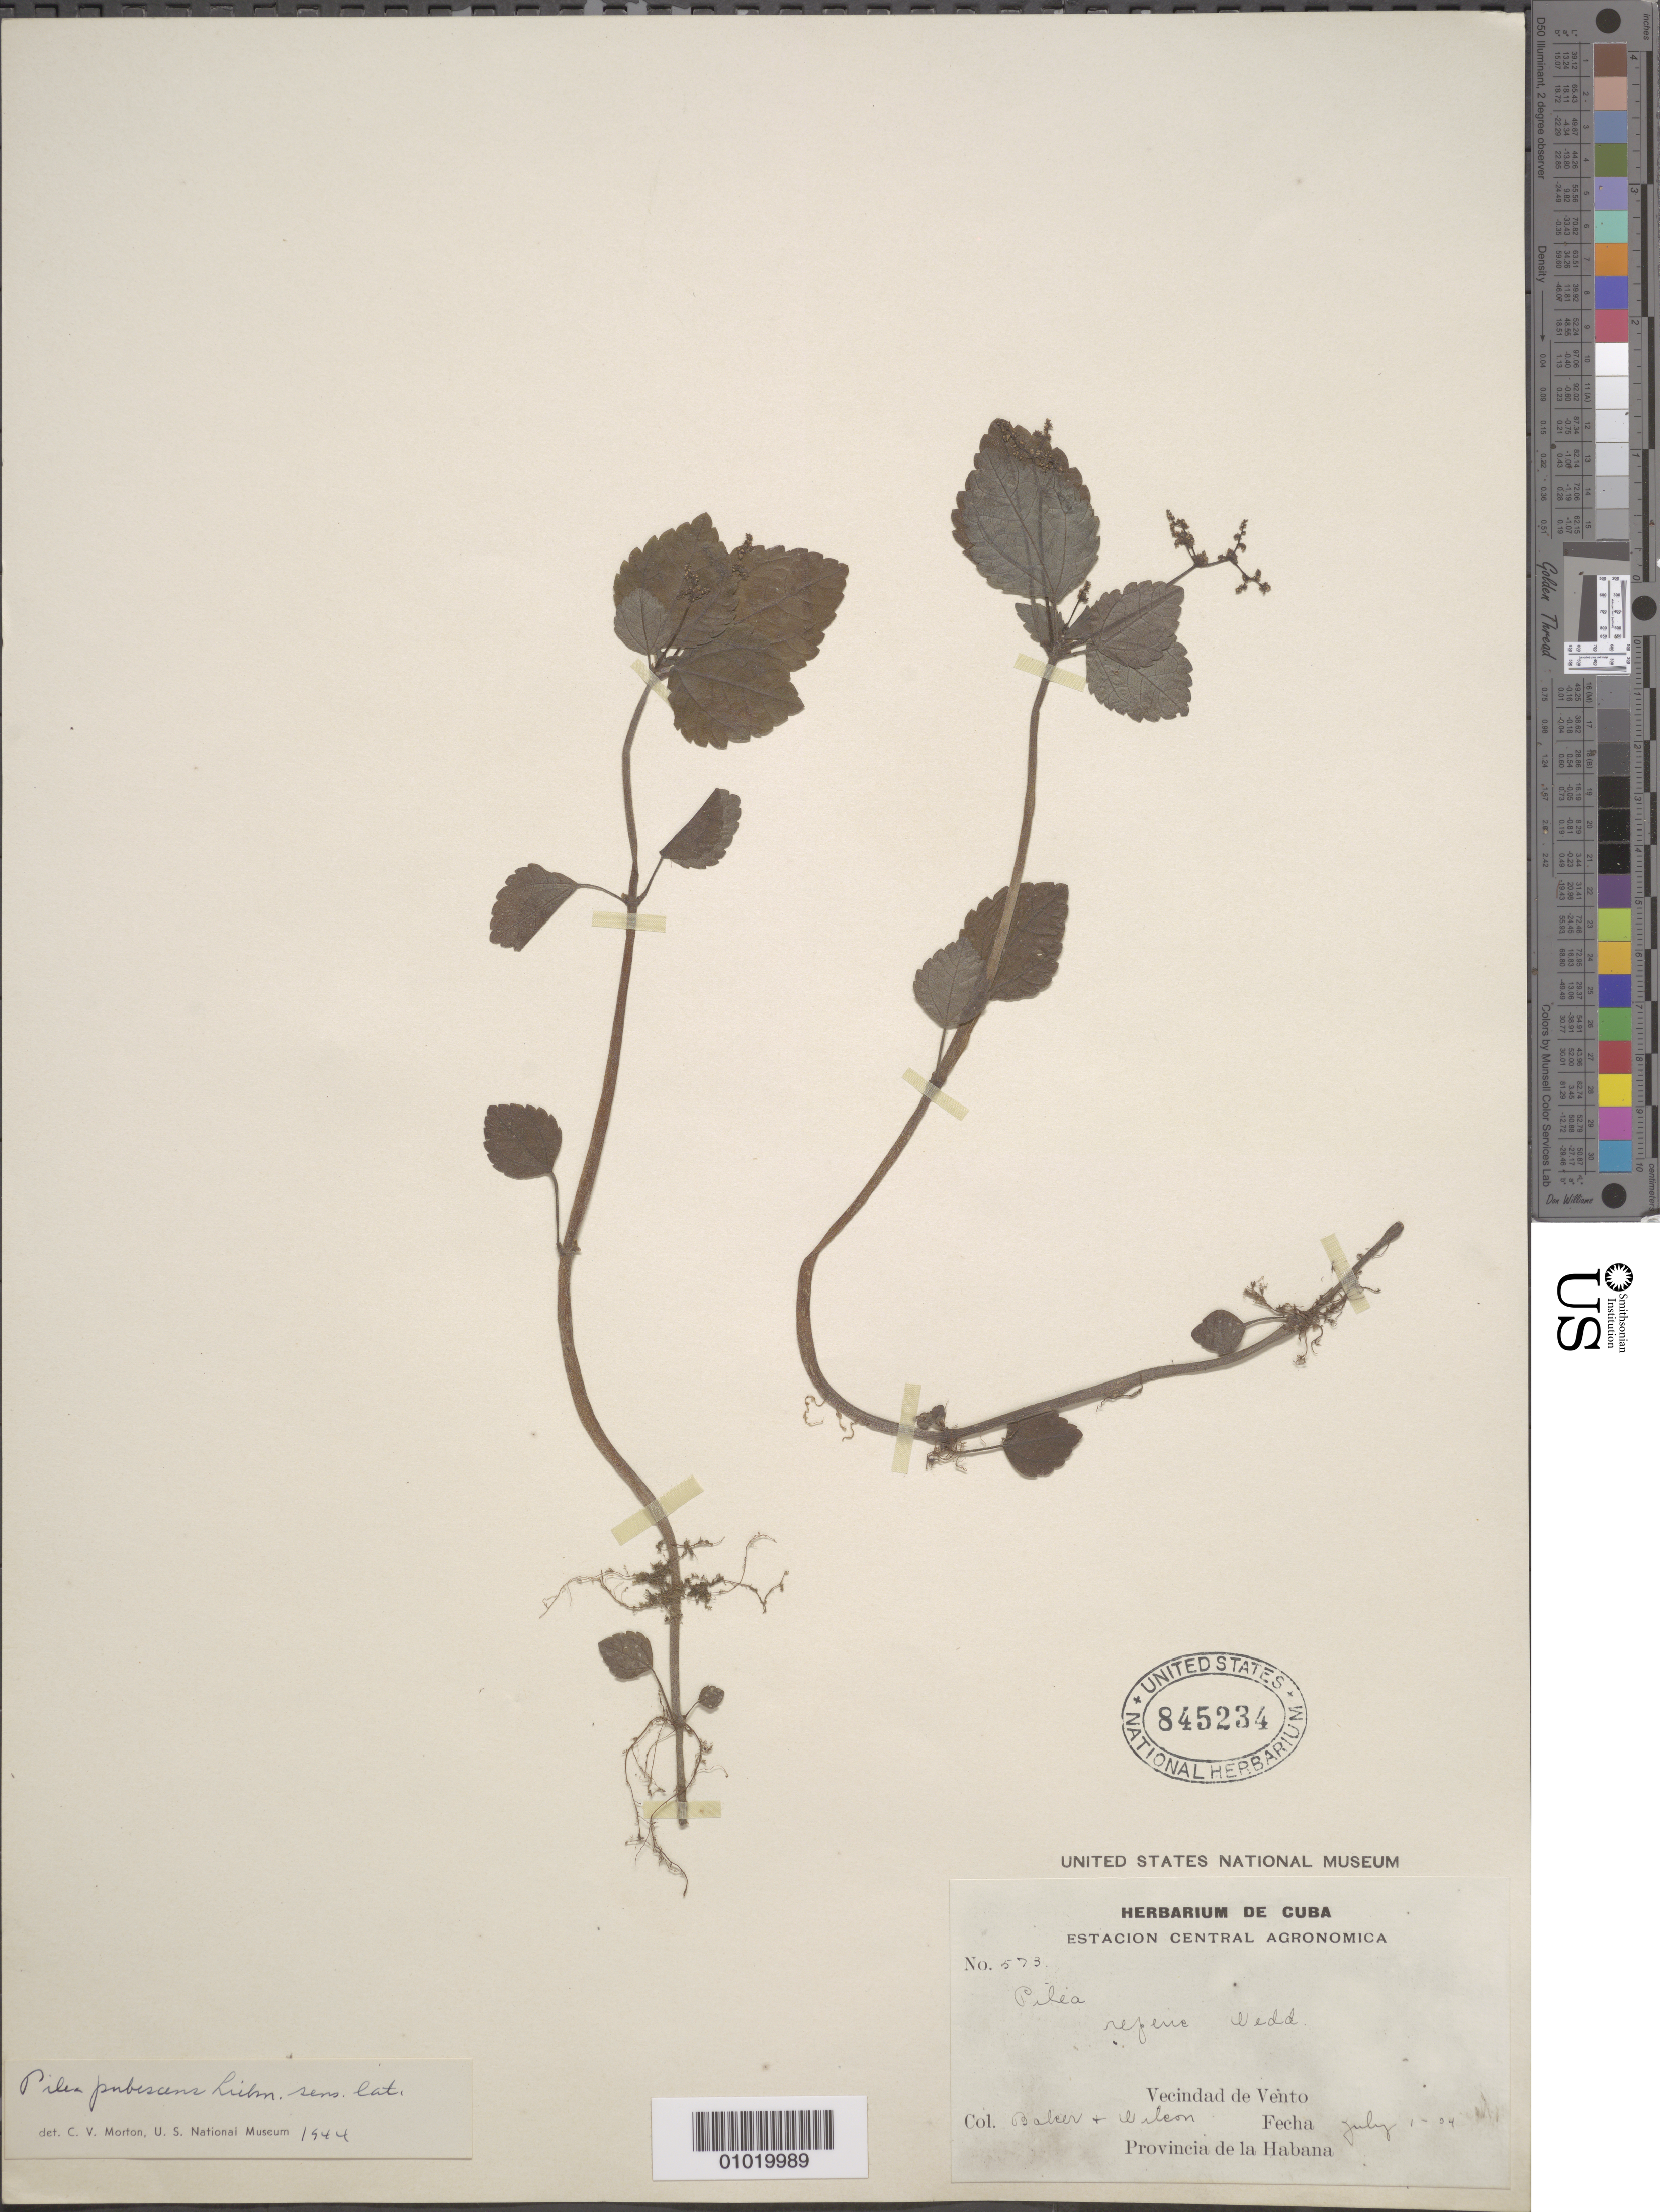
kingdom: Plantae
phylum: Tracheophyta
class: Magnoliopsida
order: Rosales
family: Urticaceae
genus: Pilea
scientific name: Pilea pubescens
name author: Liebm.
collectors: C. F. Baker & -- Wilson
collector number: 573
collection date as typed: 01 Jul 1904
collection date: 1904-07-01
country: Cuba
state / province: La Habana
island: Cuba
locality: Vento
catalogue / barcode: US 845234